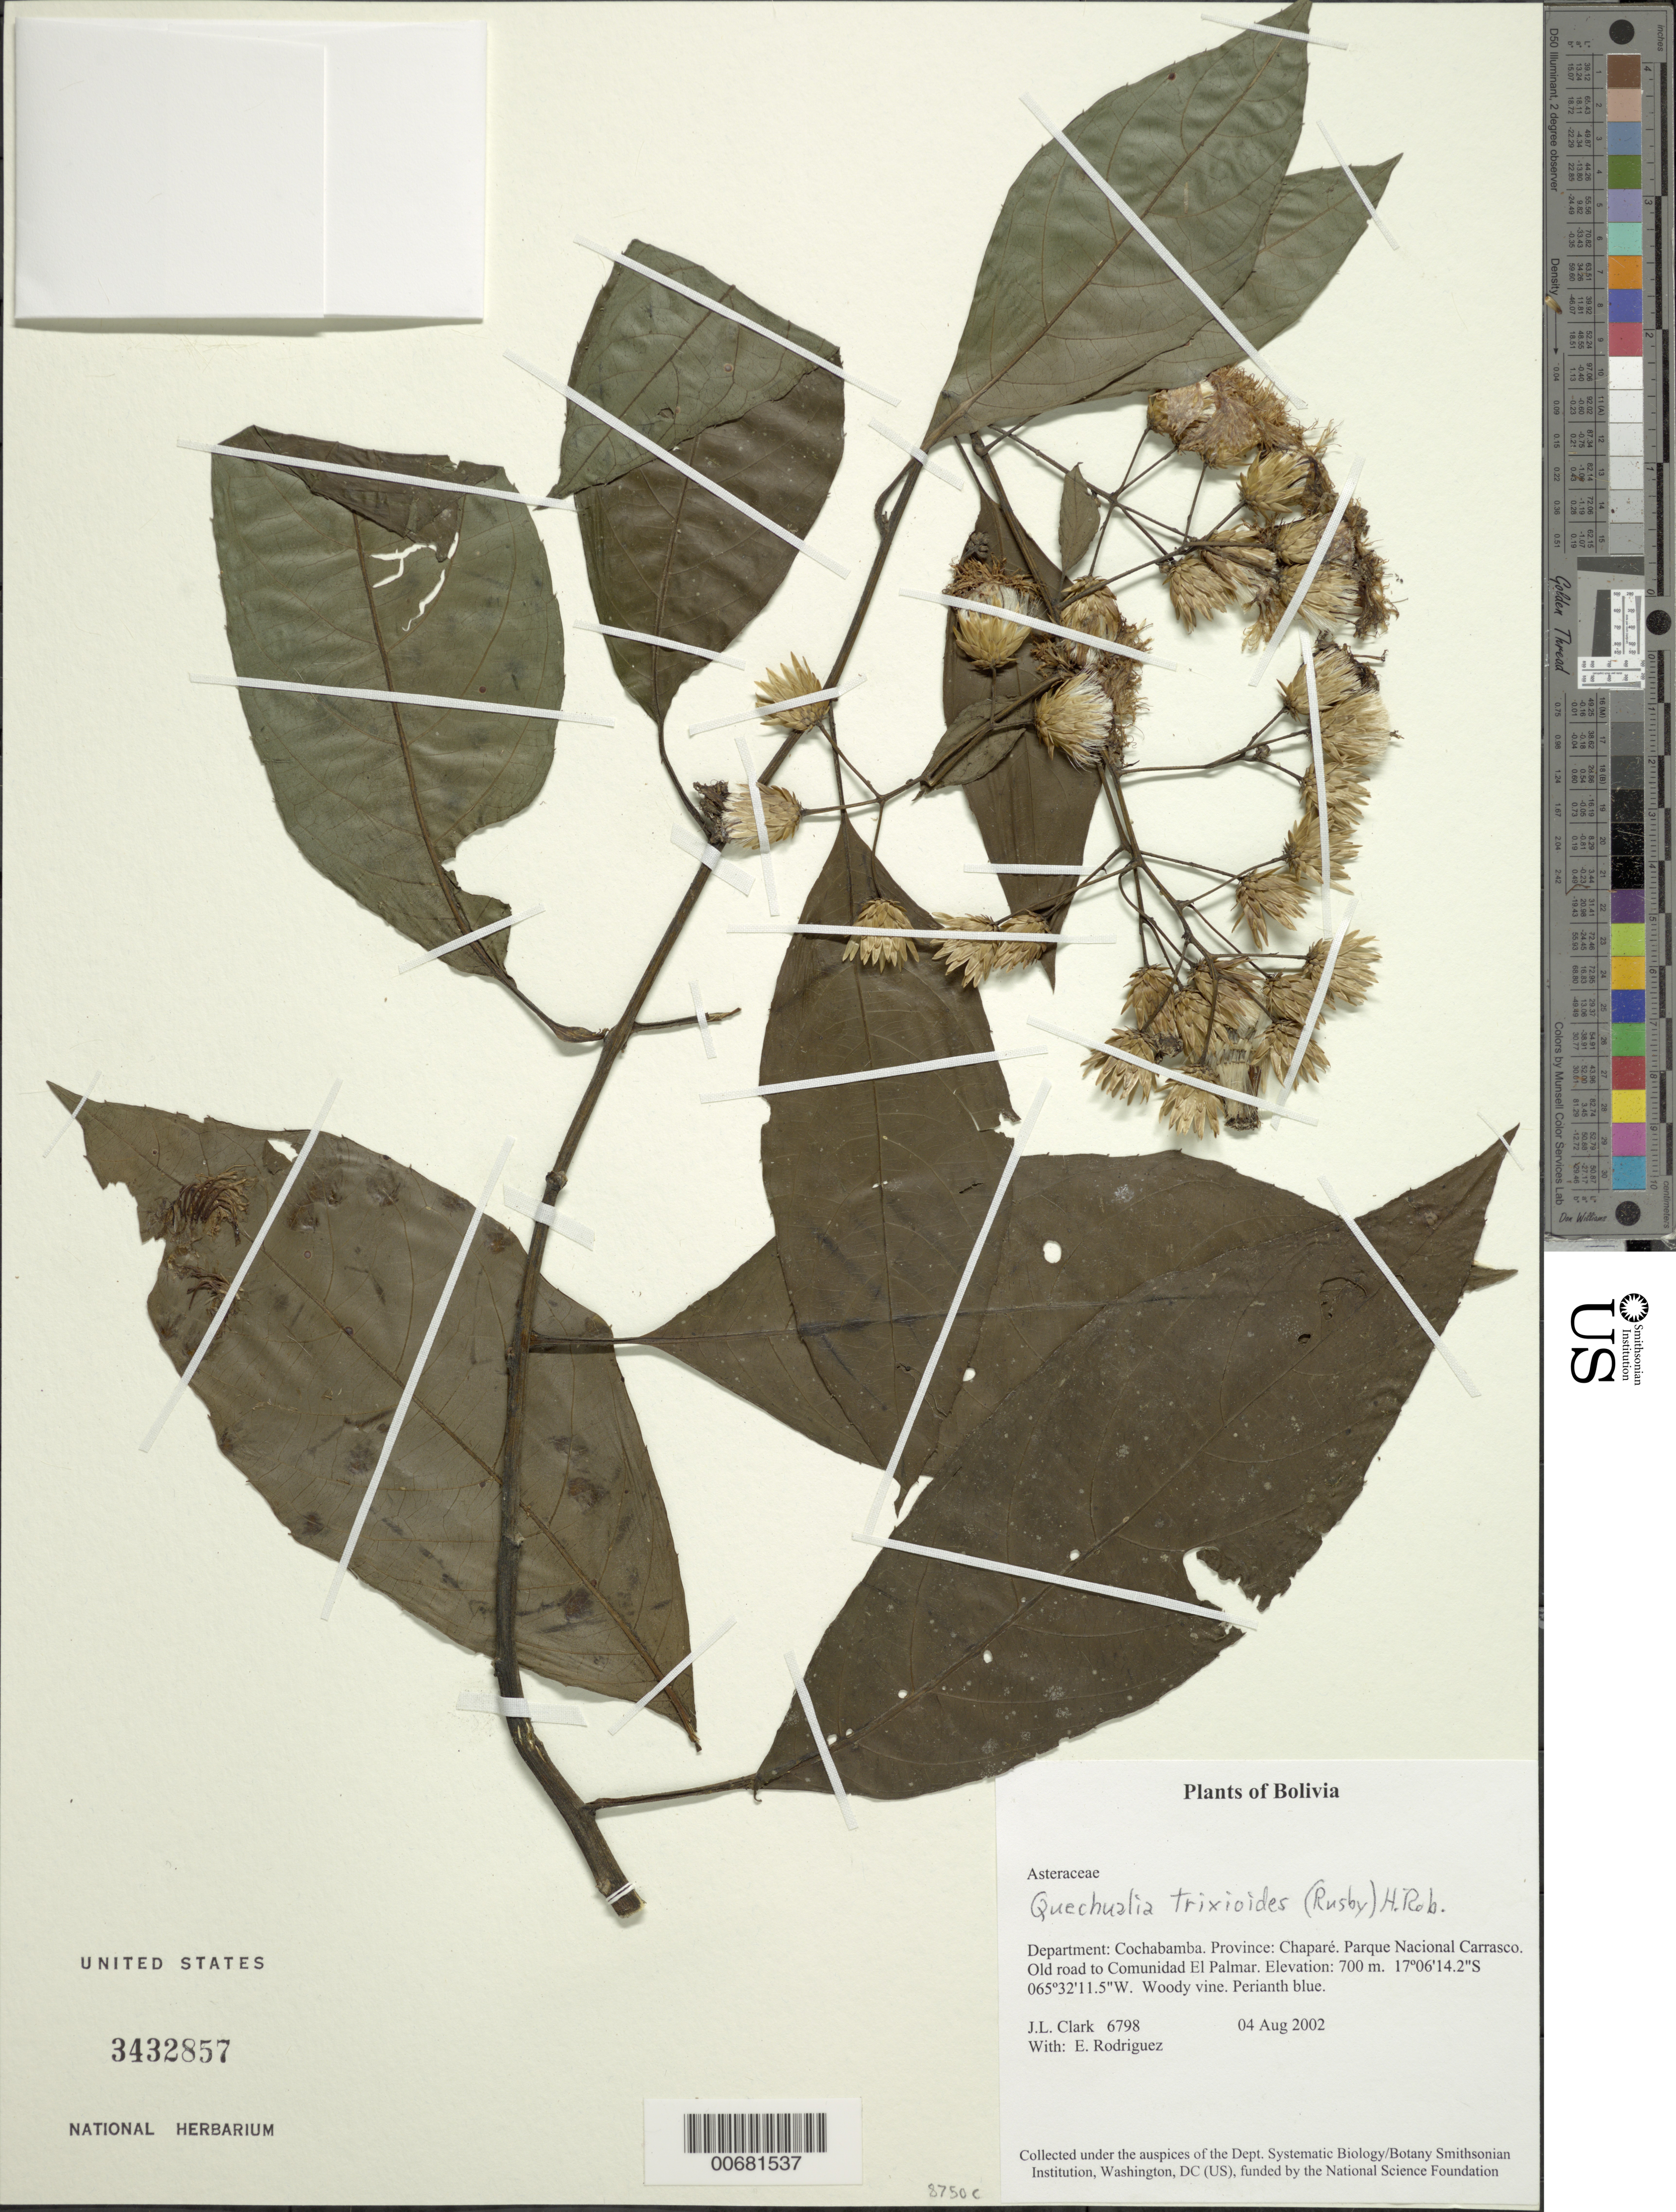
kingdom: Plantae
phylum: Tracheophyta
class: Magnoliopsida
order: Asterales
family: Asteraceae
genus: Quechualia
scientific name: Quechualia trixioides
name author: (Rusby) H. Rob.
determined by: Funk, Vicki A., (BOT), Smithsonian Institution - National Museum of Natural History (UNITED STATES)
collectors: J. L. Clark & E. Rodriguez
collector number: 06798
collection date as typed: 04 Aug 2002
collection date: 2002-08-04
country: Bolivia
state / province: Cochabamba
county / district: Chaparé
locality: Parque Nacional Carrasco. Old road to Comunidad El Palmar.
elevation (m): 700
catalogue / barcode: US 3432857